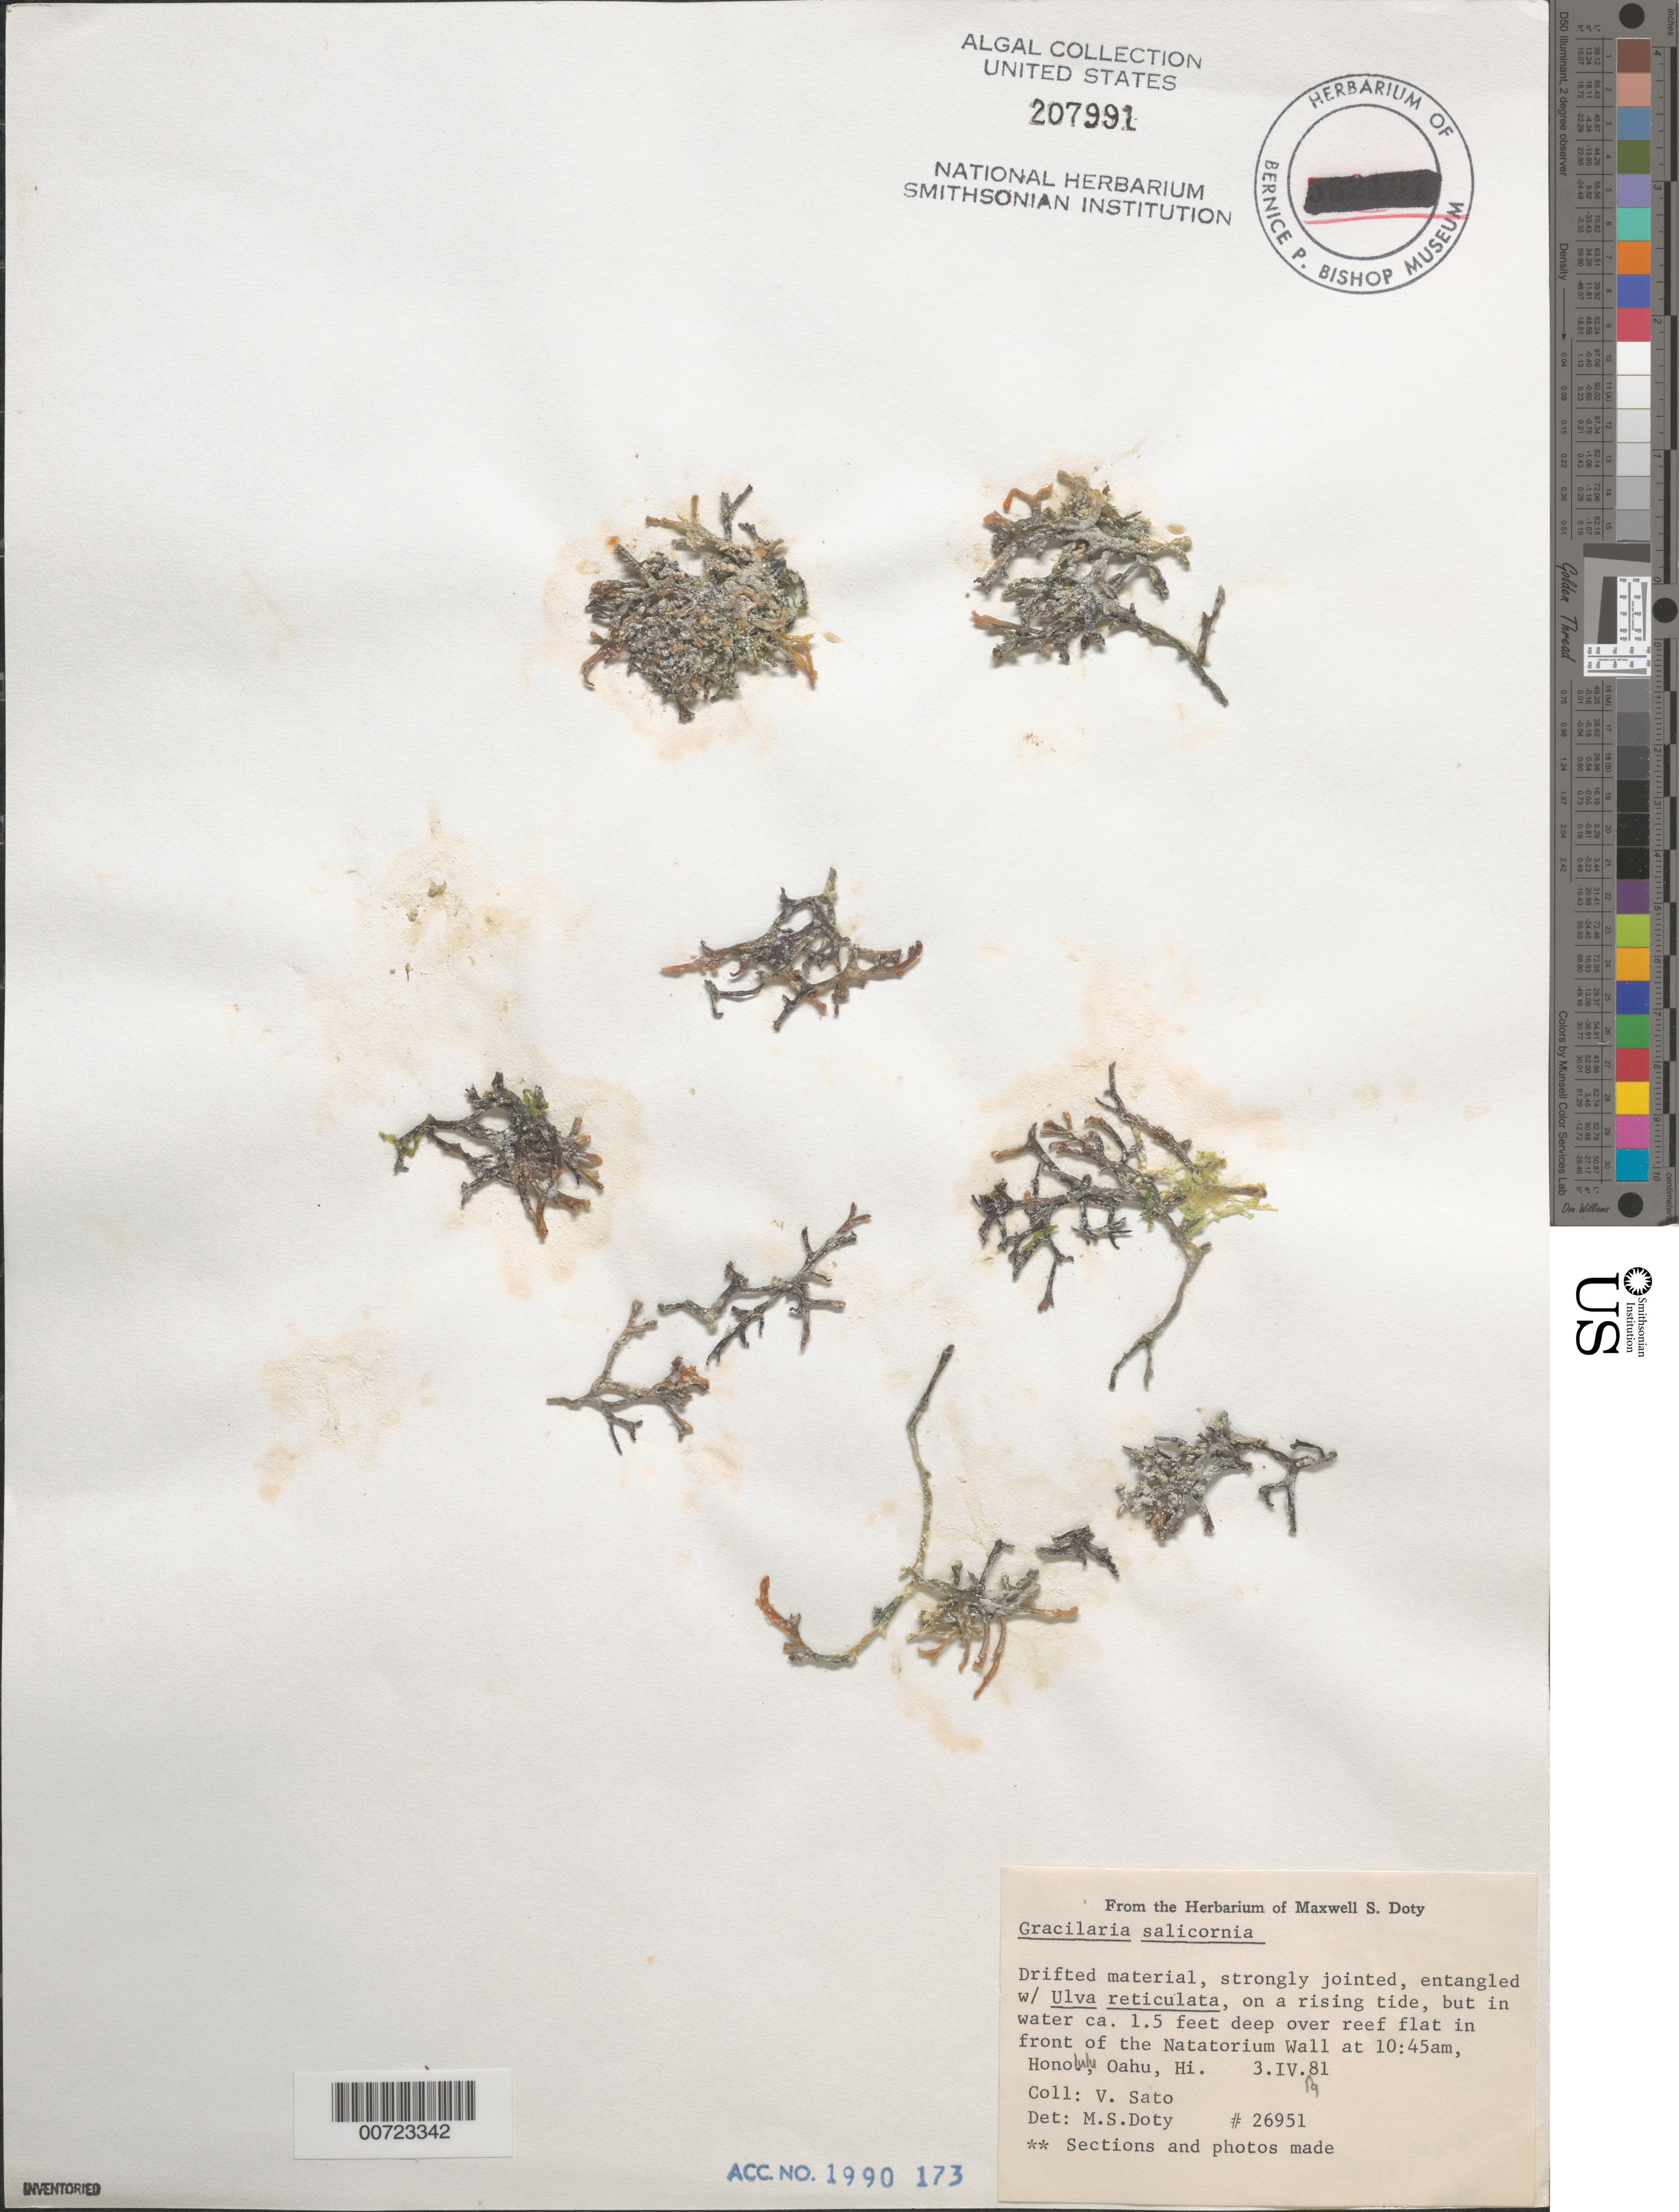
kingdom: Plantae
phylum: Rhodophyta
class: Florideophyceae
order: Gracilariales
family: Gracilariaceae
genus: Gracilaria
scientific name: Gracilaria salicornia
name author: (C. Agardh) E.Y. Dawson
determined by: Doty, M. S.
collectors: V. Sato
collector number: MSD 26951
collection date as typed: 03 Apr 1981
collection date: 1981-04-03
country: United States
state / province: Hawaii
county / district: Honolulu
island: Oahu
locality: Honolulu, In front of Natatorium Wall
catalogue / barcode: US 207991